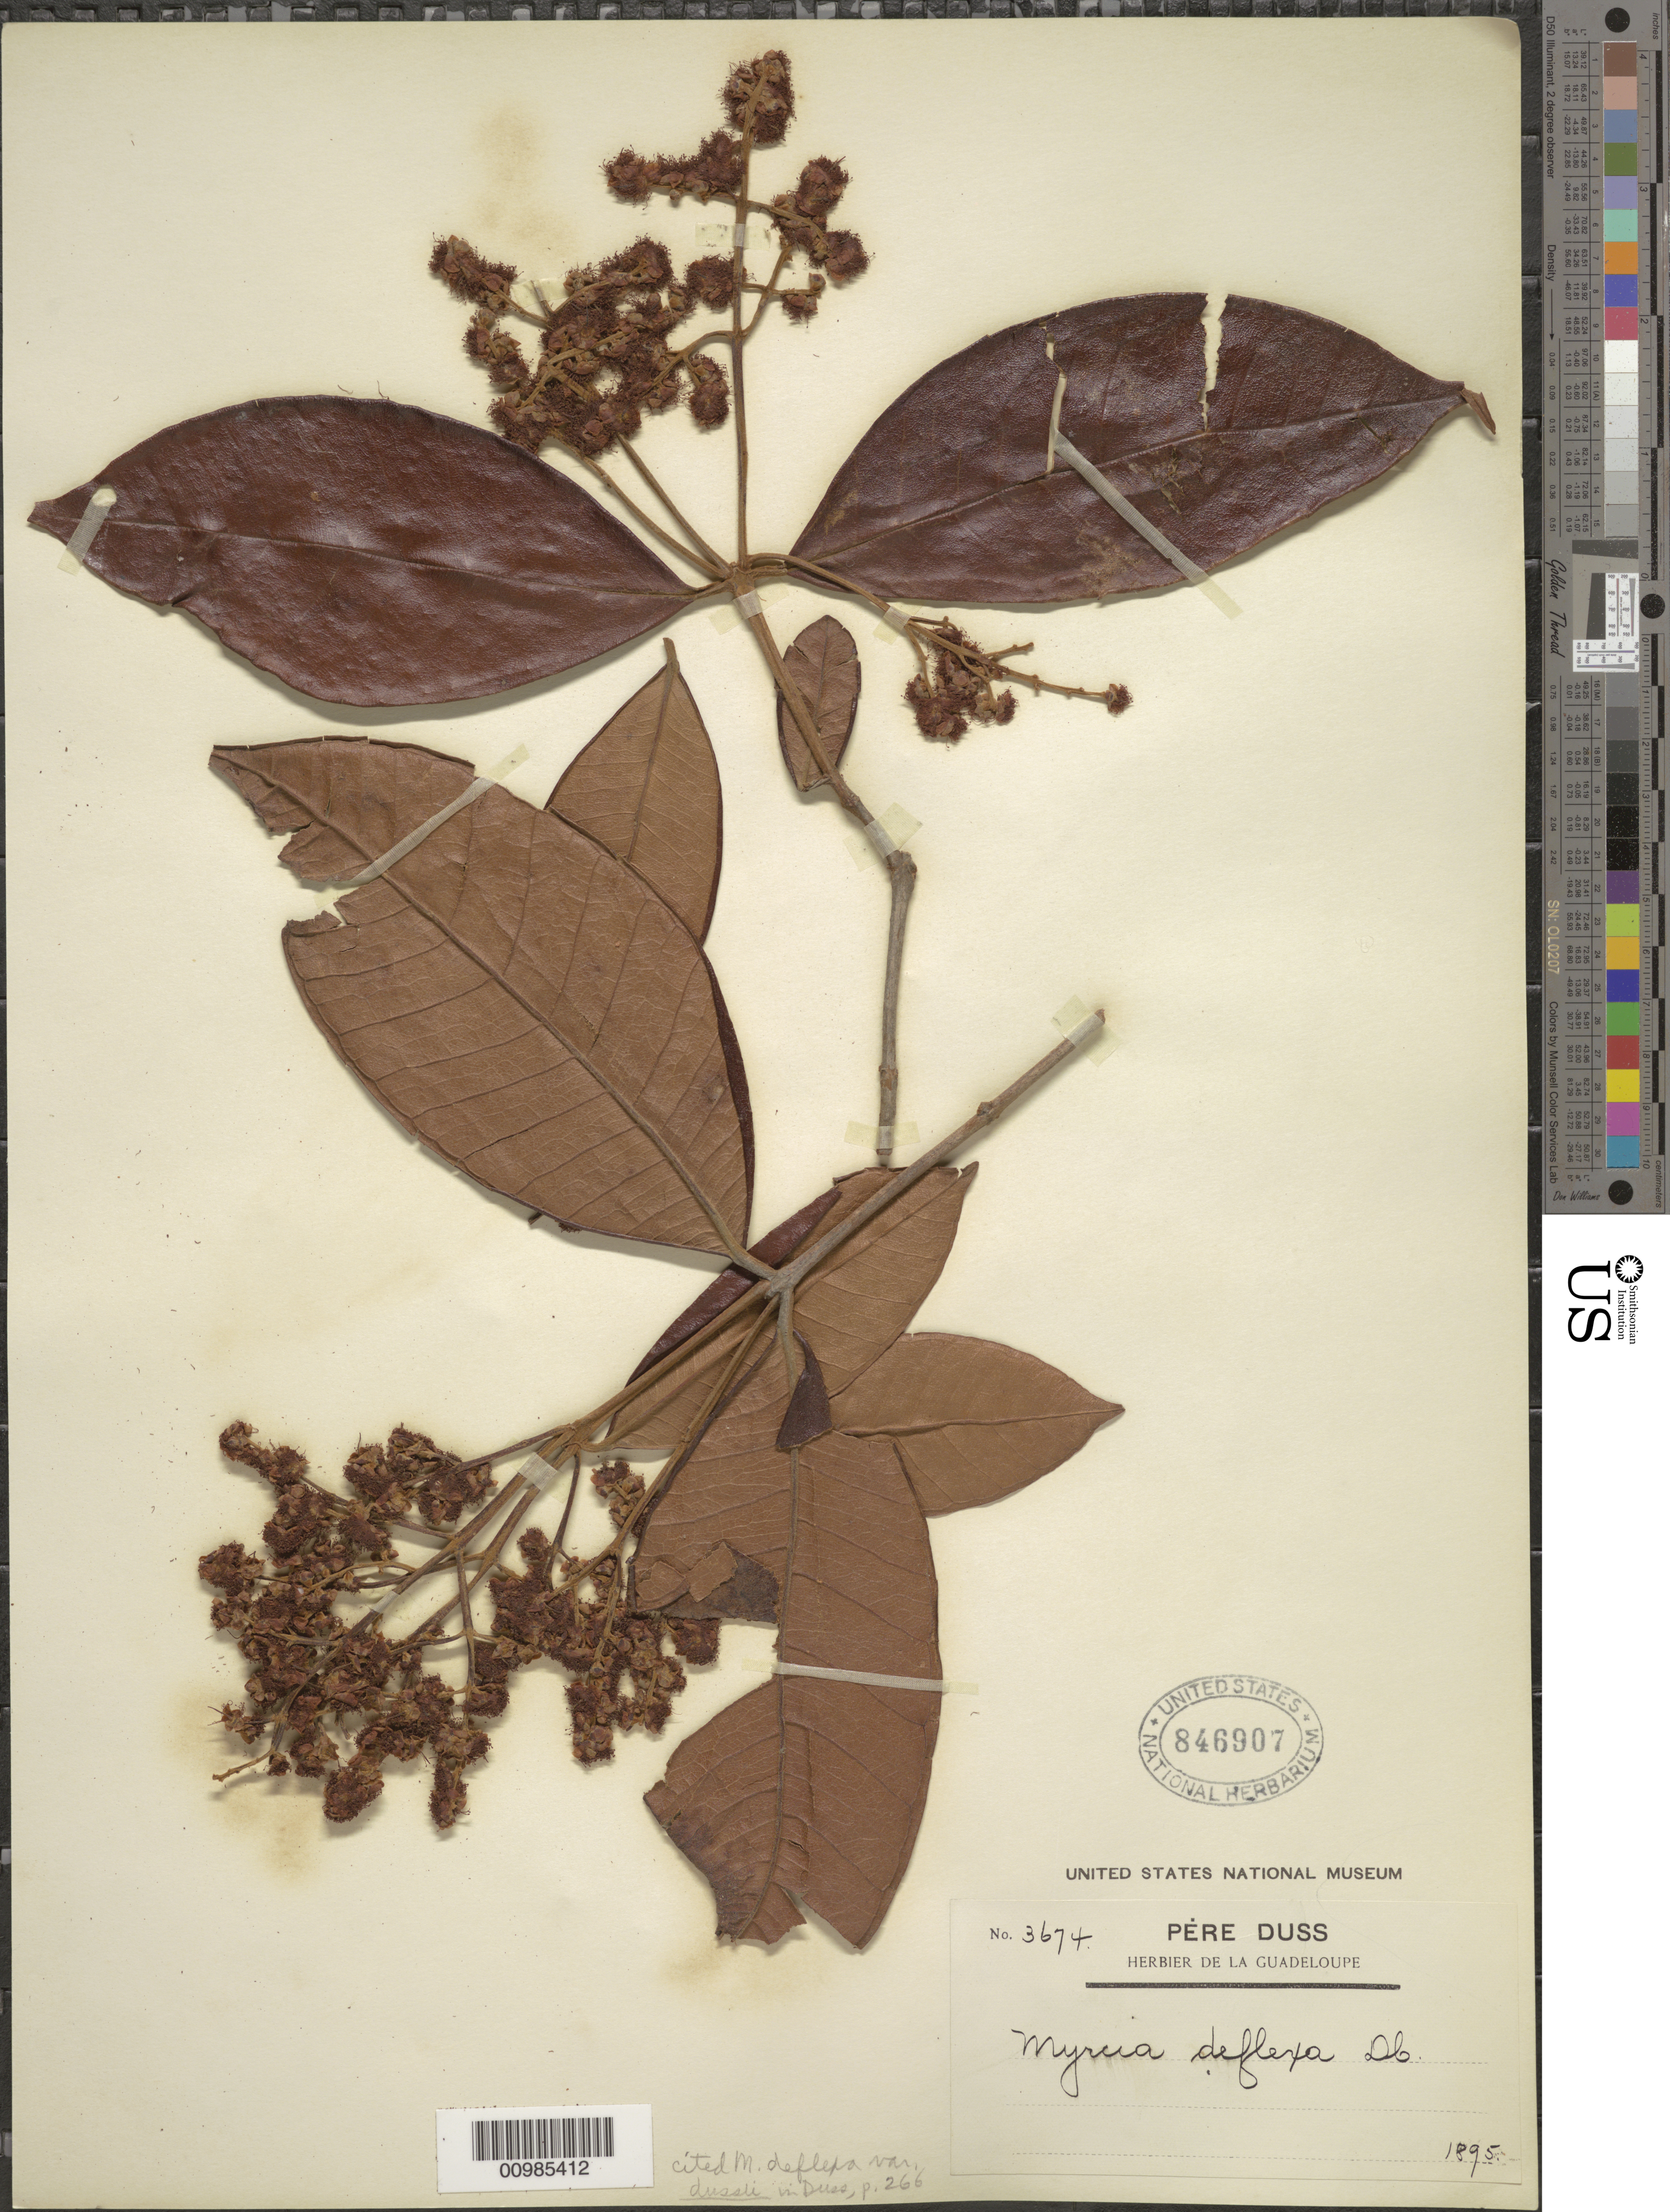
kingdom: Plantae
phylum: Tracheophyta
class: Magnoliopsida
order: Myrtales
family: Myrtaceae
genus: Myrcia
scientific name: Myrcia deflexa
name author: (Poir.) DC.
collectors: Père Duss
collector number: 3674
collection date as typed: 1895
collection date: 1895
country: Guadeloupe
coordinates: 0 N, 0 E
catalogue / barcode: US 846907